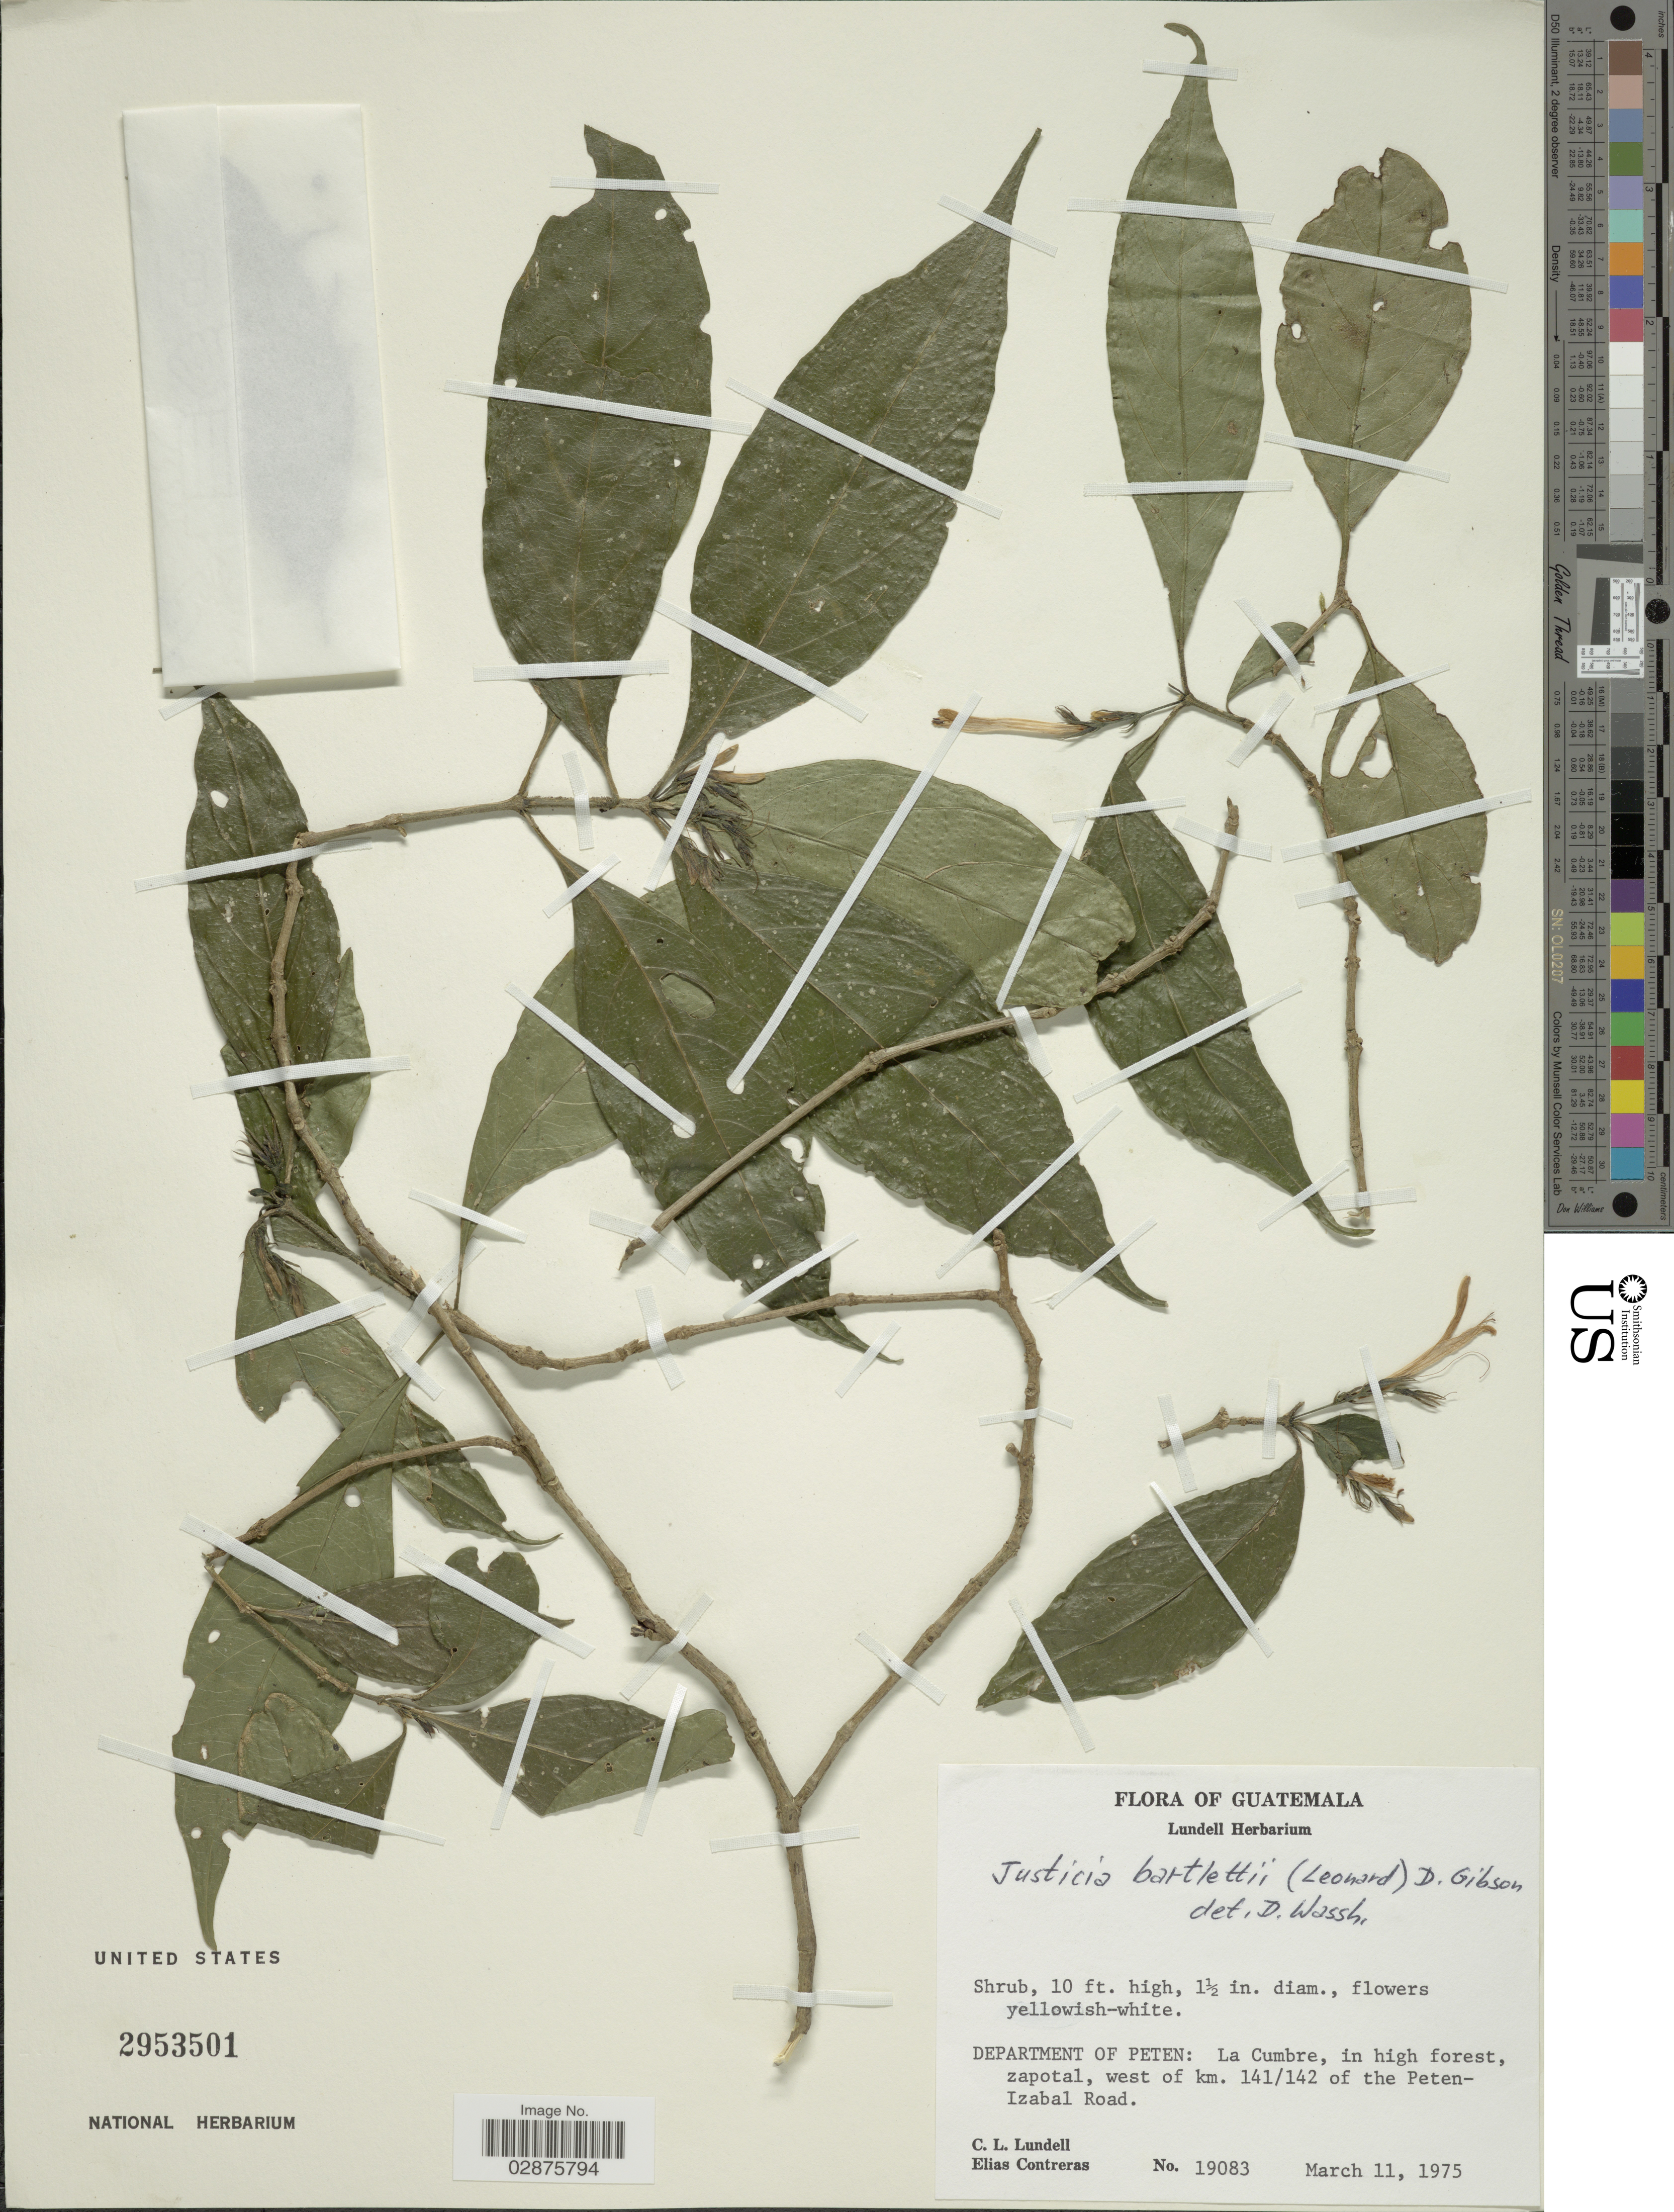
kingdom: Plantae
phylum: Tracheophyta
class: Magnoliopsida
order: Lamiales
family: Acanthaceae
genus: Justicia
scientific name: Justicia bartlettii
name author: (Leonard) D.N. Gibson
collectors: C. L. Lundell & E. Contreras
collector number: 19083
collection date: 1975-03-11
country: Guatemala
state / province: El Petén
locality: Department of Peten, La Cumbre, in high forest, zapotal, west of km. 141/142 of the Peten-Izabal Road.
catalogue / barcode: US 2953501